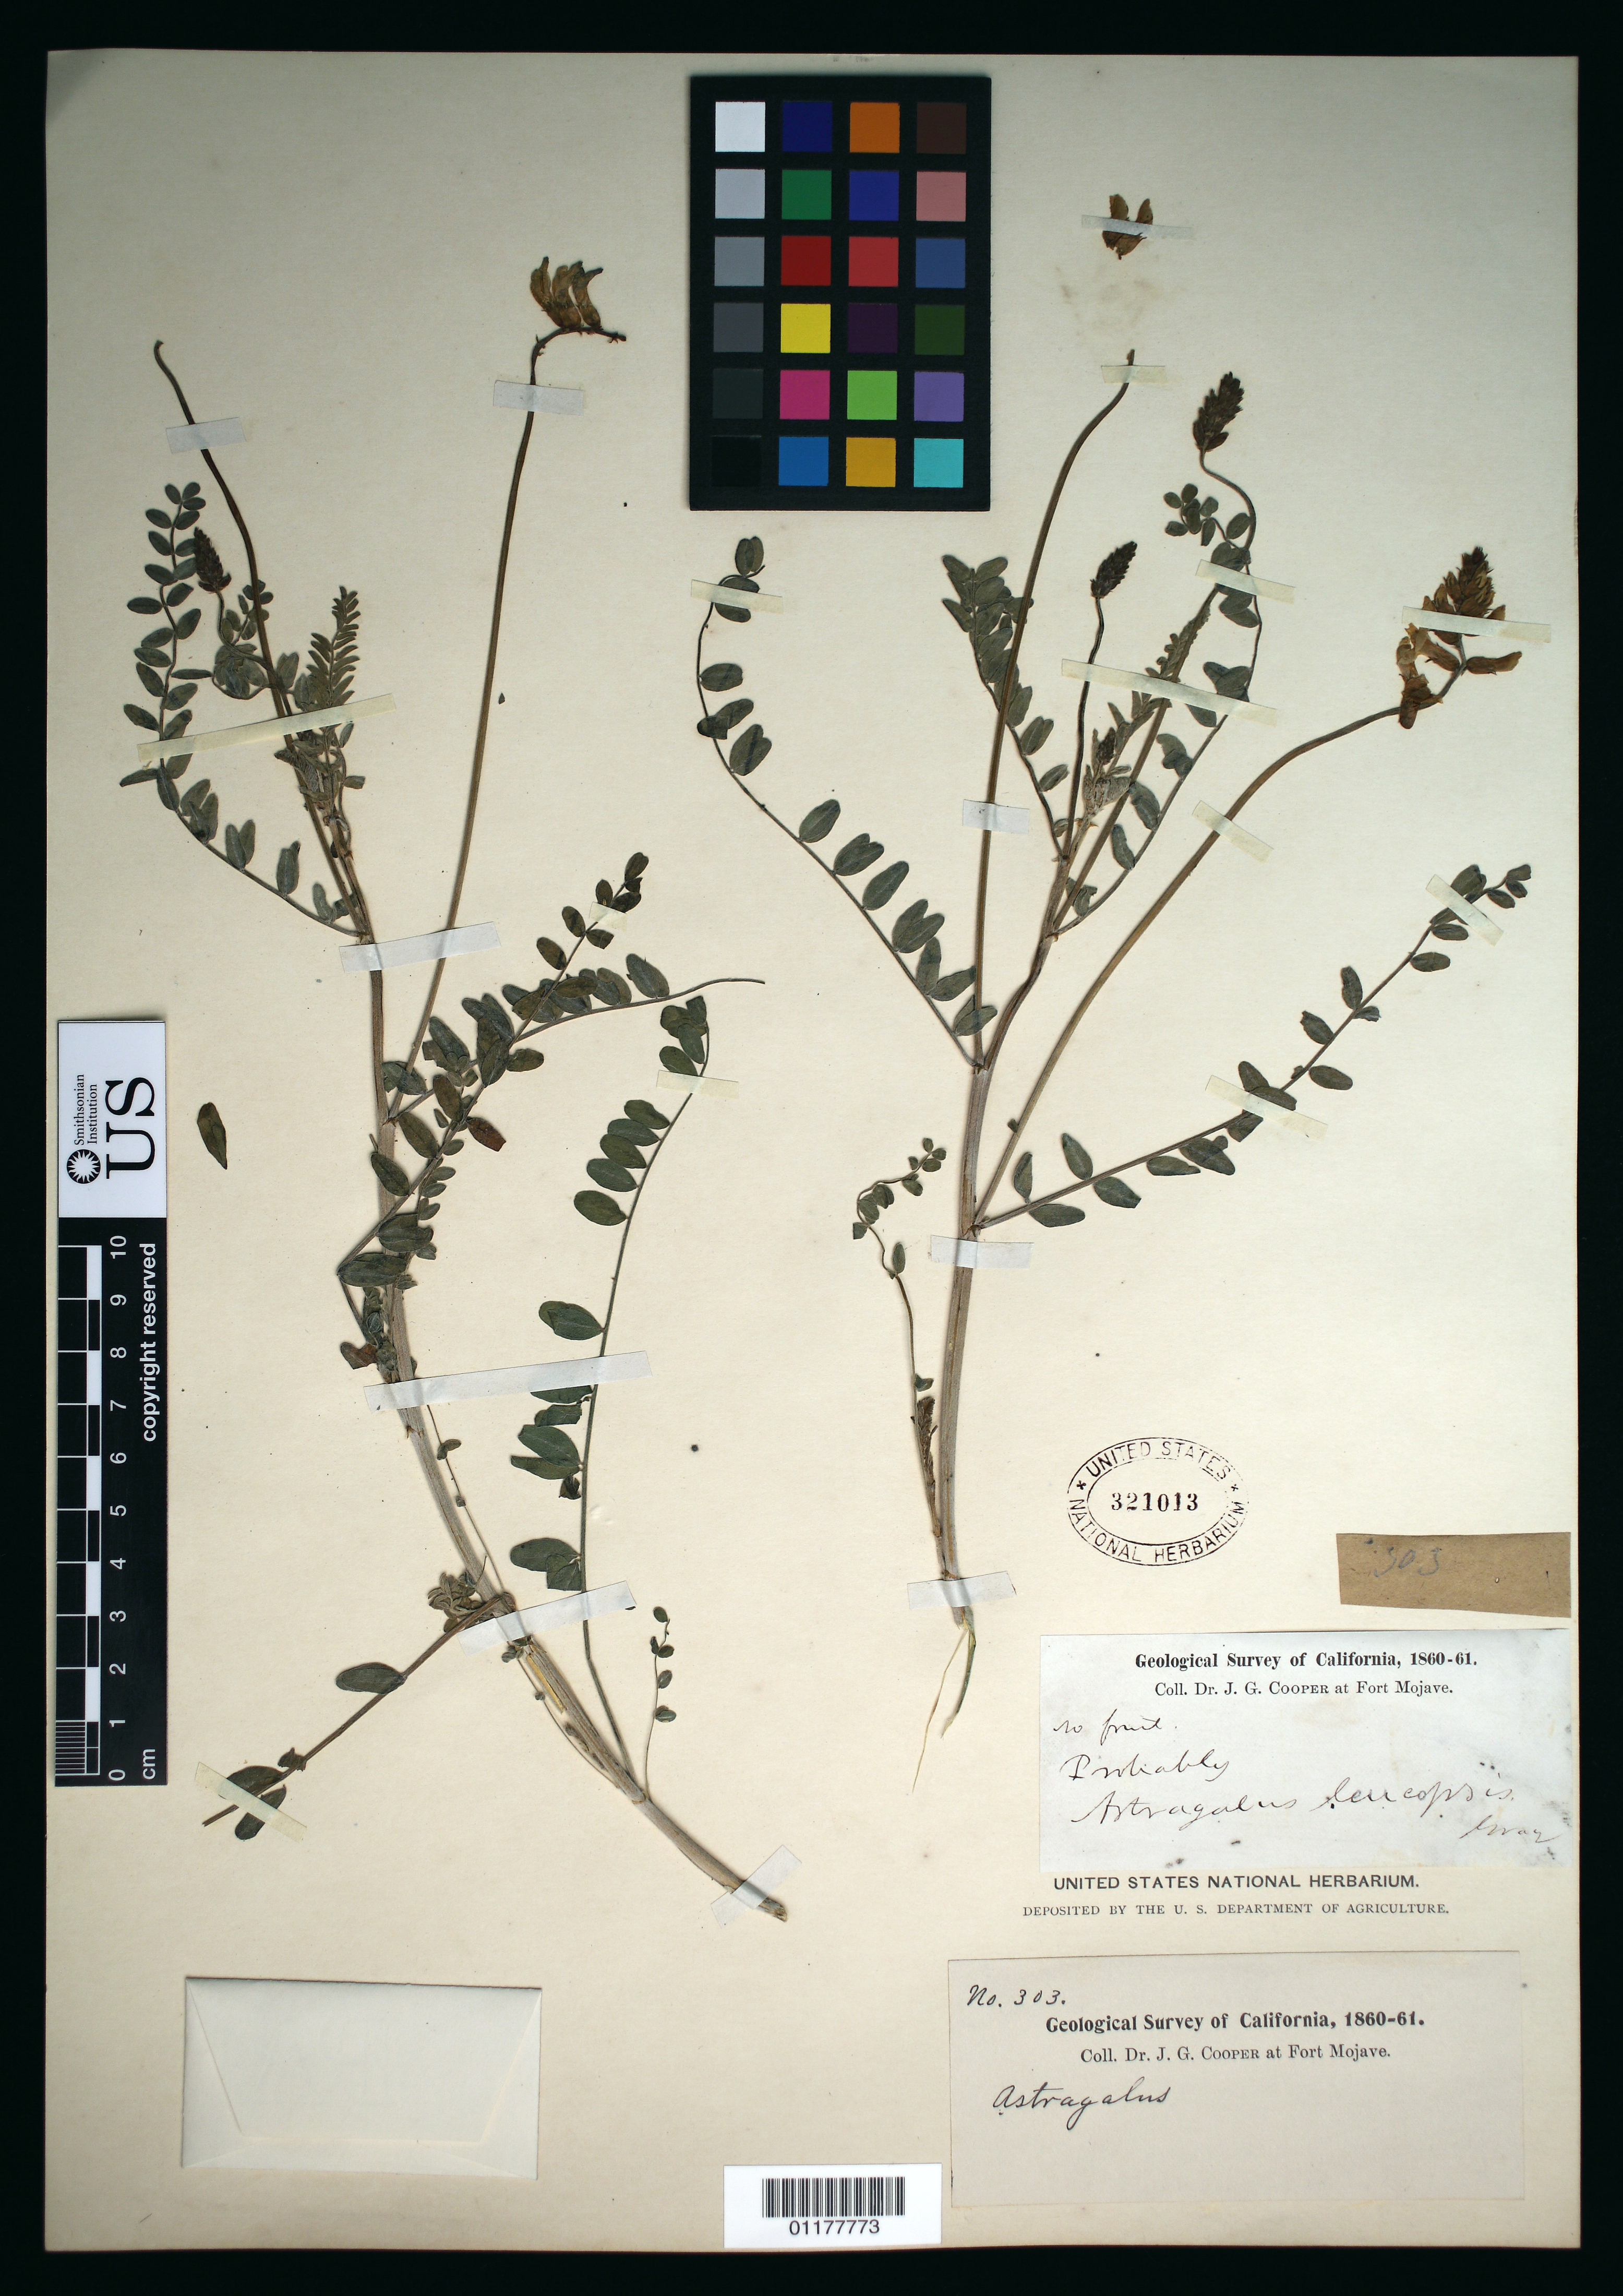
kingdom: Plantae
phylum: Tracheophyta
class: Magnoliopsida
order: Fabales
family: Fabaceae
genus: Astragalus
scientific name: Astragalus leucopsis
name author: (Torr.) Torr.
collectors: J. G. Cooper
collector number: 303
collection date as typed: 1860 to -- --- 1867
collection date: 1860/1867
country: United States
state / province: California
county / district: San Bernardino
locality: Fort Mojave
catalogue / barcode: US 321013